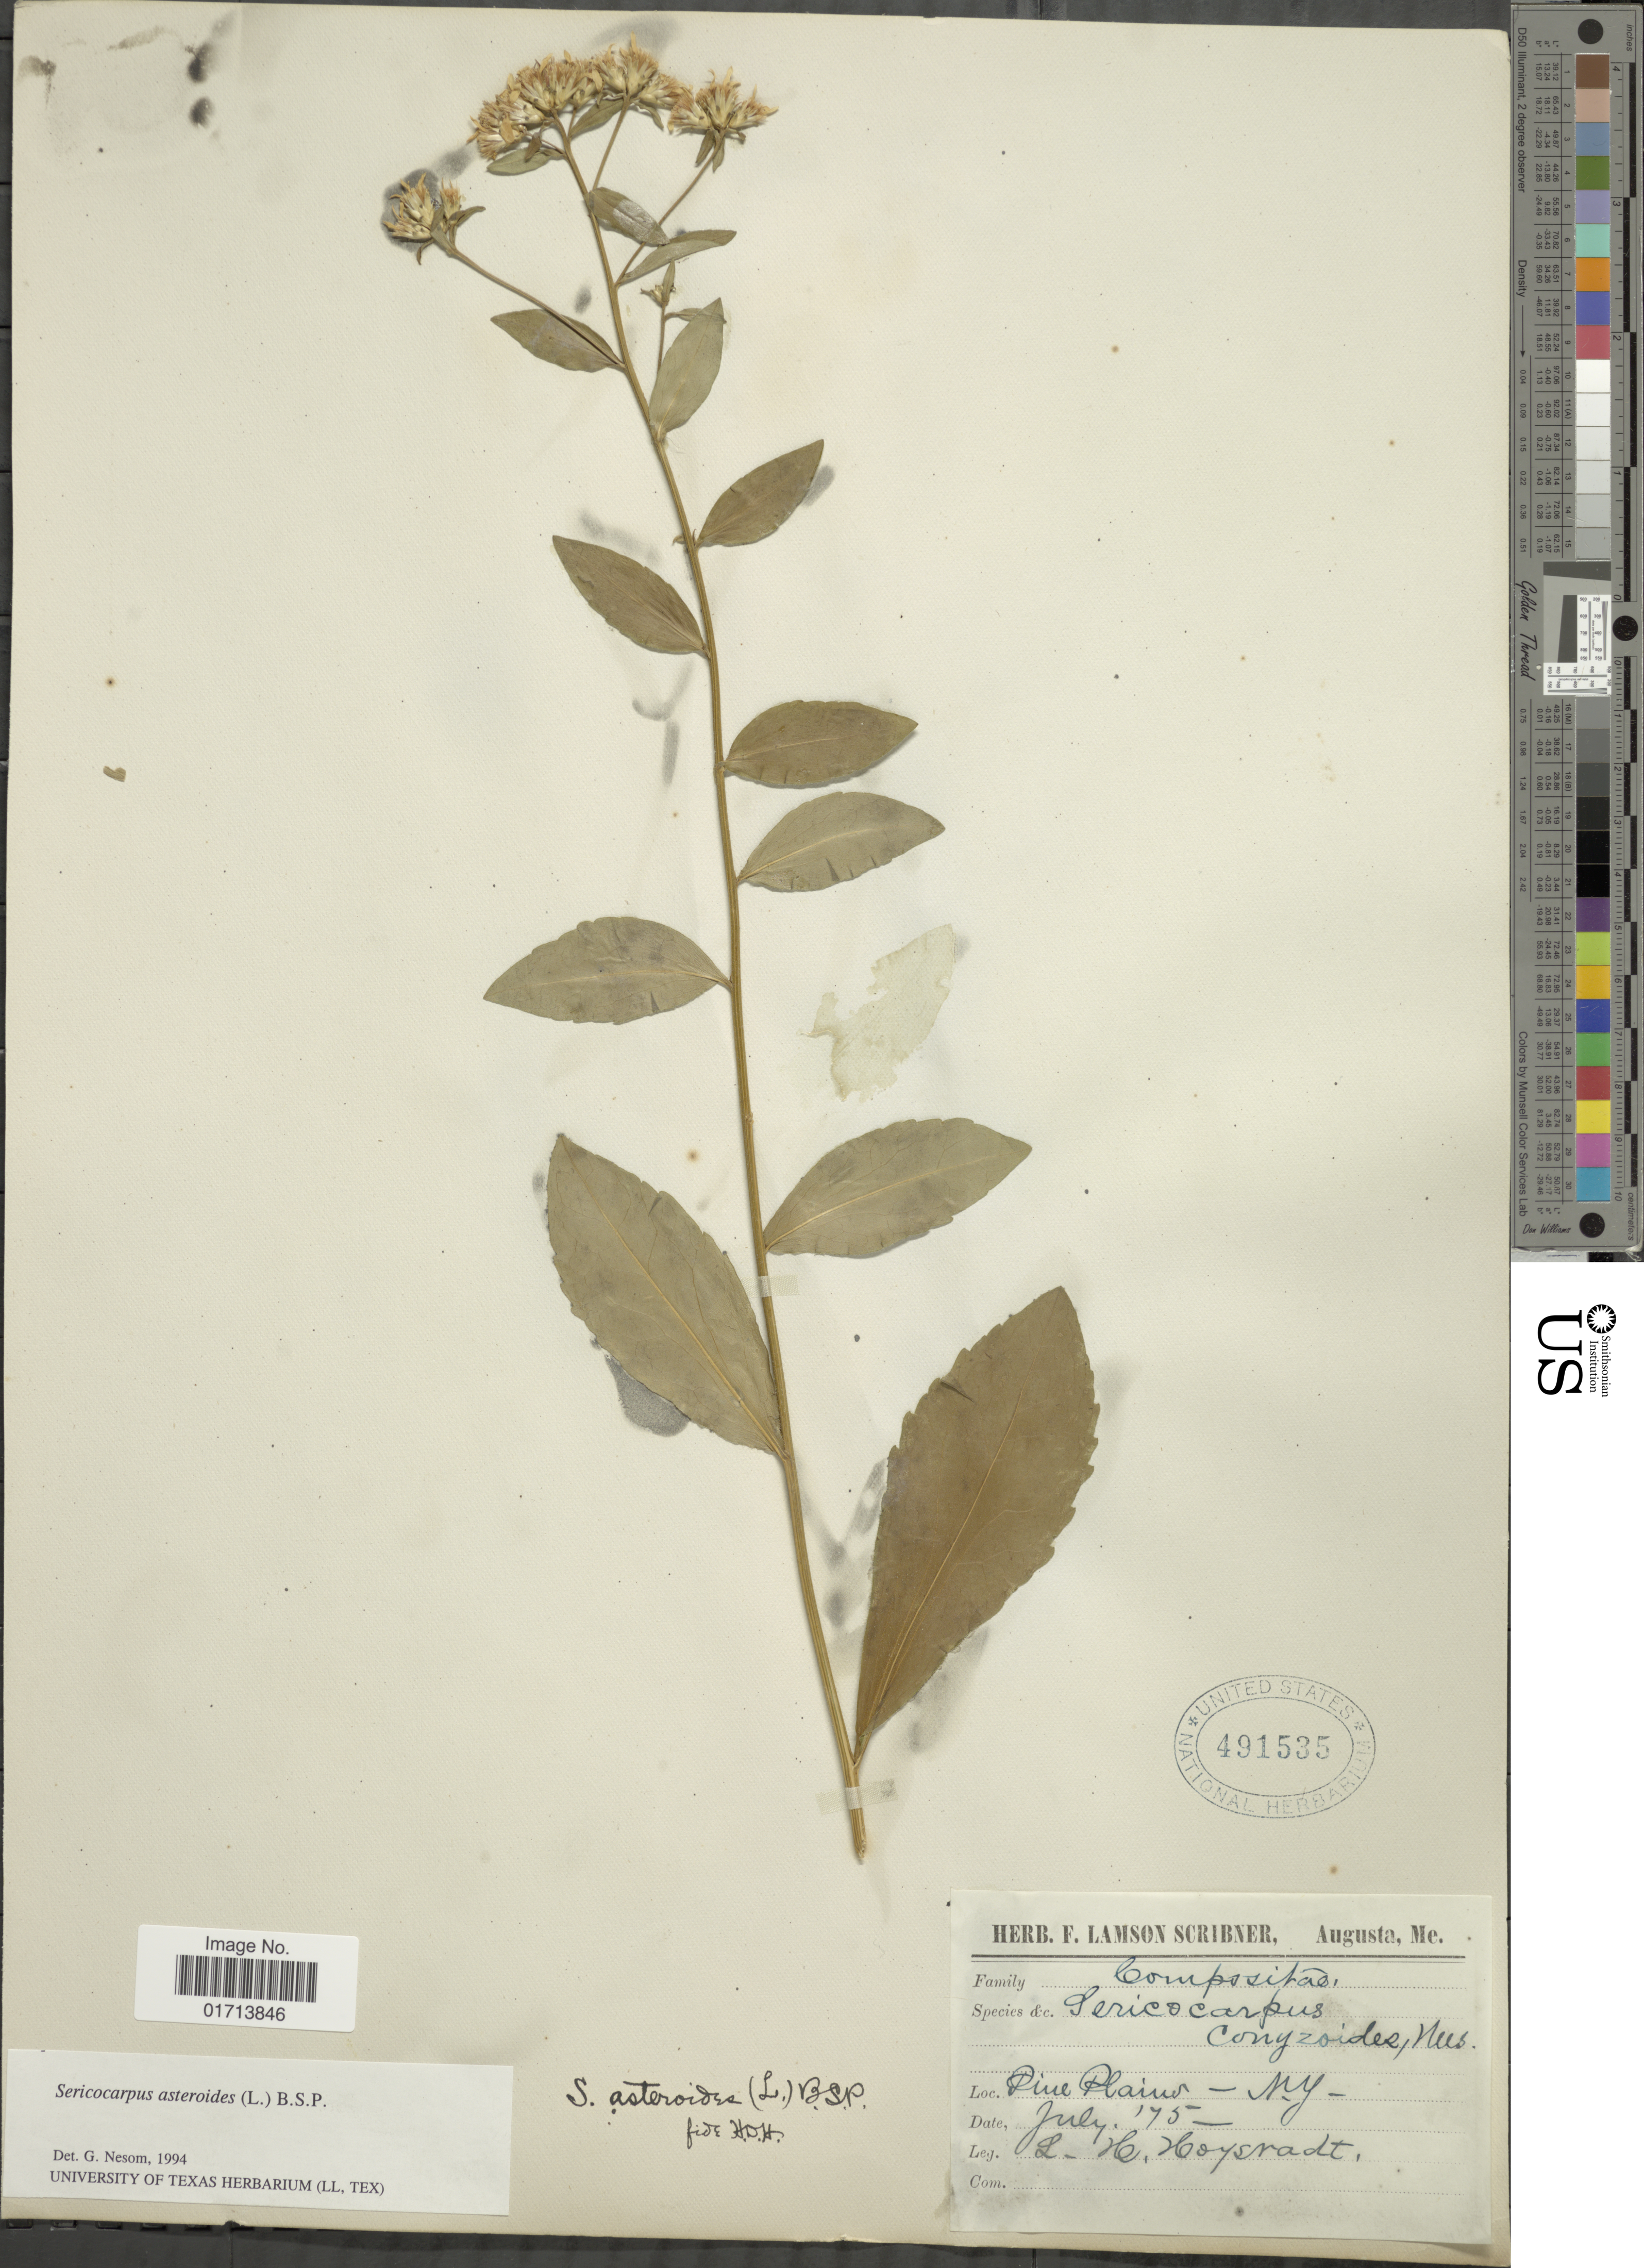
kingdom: Plantae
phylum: Tracheophyta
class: Magnoliopsida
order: Asterales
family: Asteraceae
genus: Sericocarpus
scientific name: Sericocarpus asteroides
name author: (L.) Britton, Stearns & Poggenb.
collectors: L. Hoysradt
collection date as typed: Transcribed d/m/y: /7/75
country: United States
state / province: New York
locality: Pine Plains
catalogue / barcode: US 491535